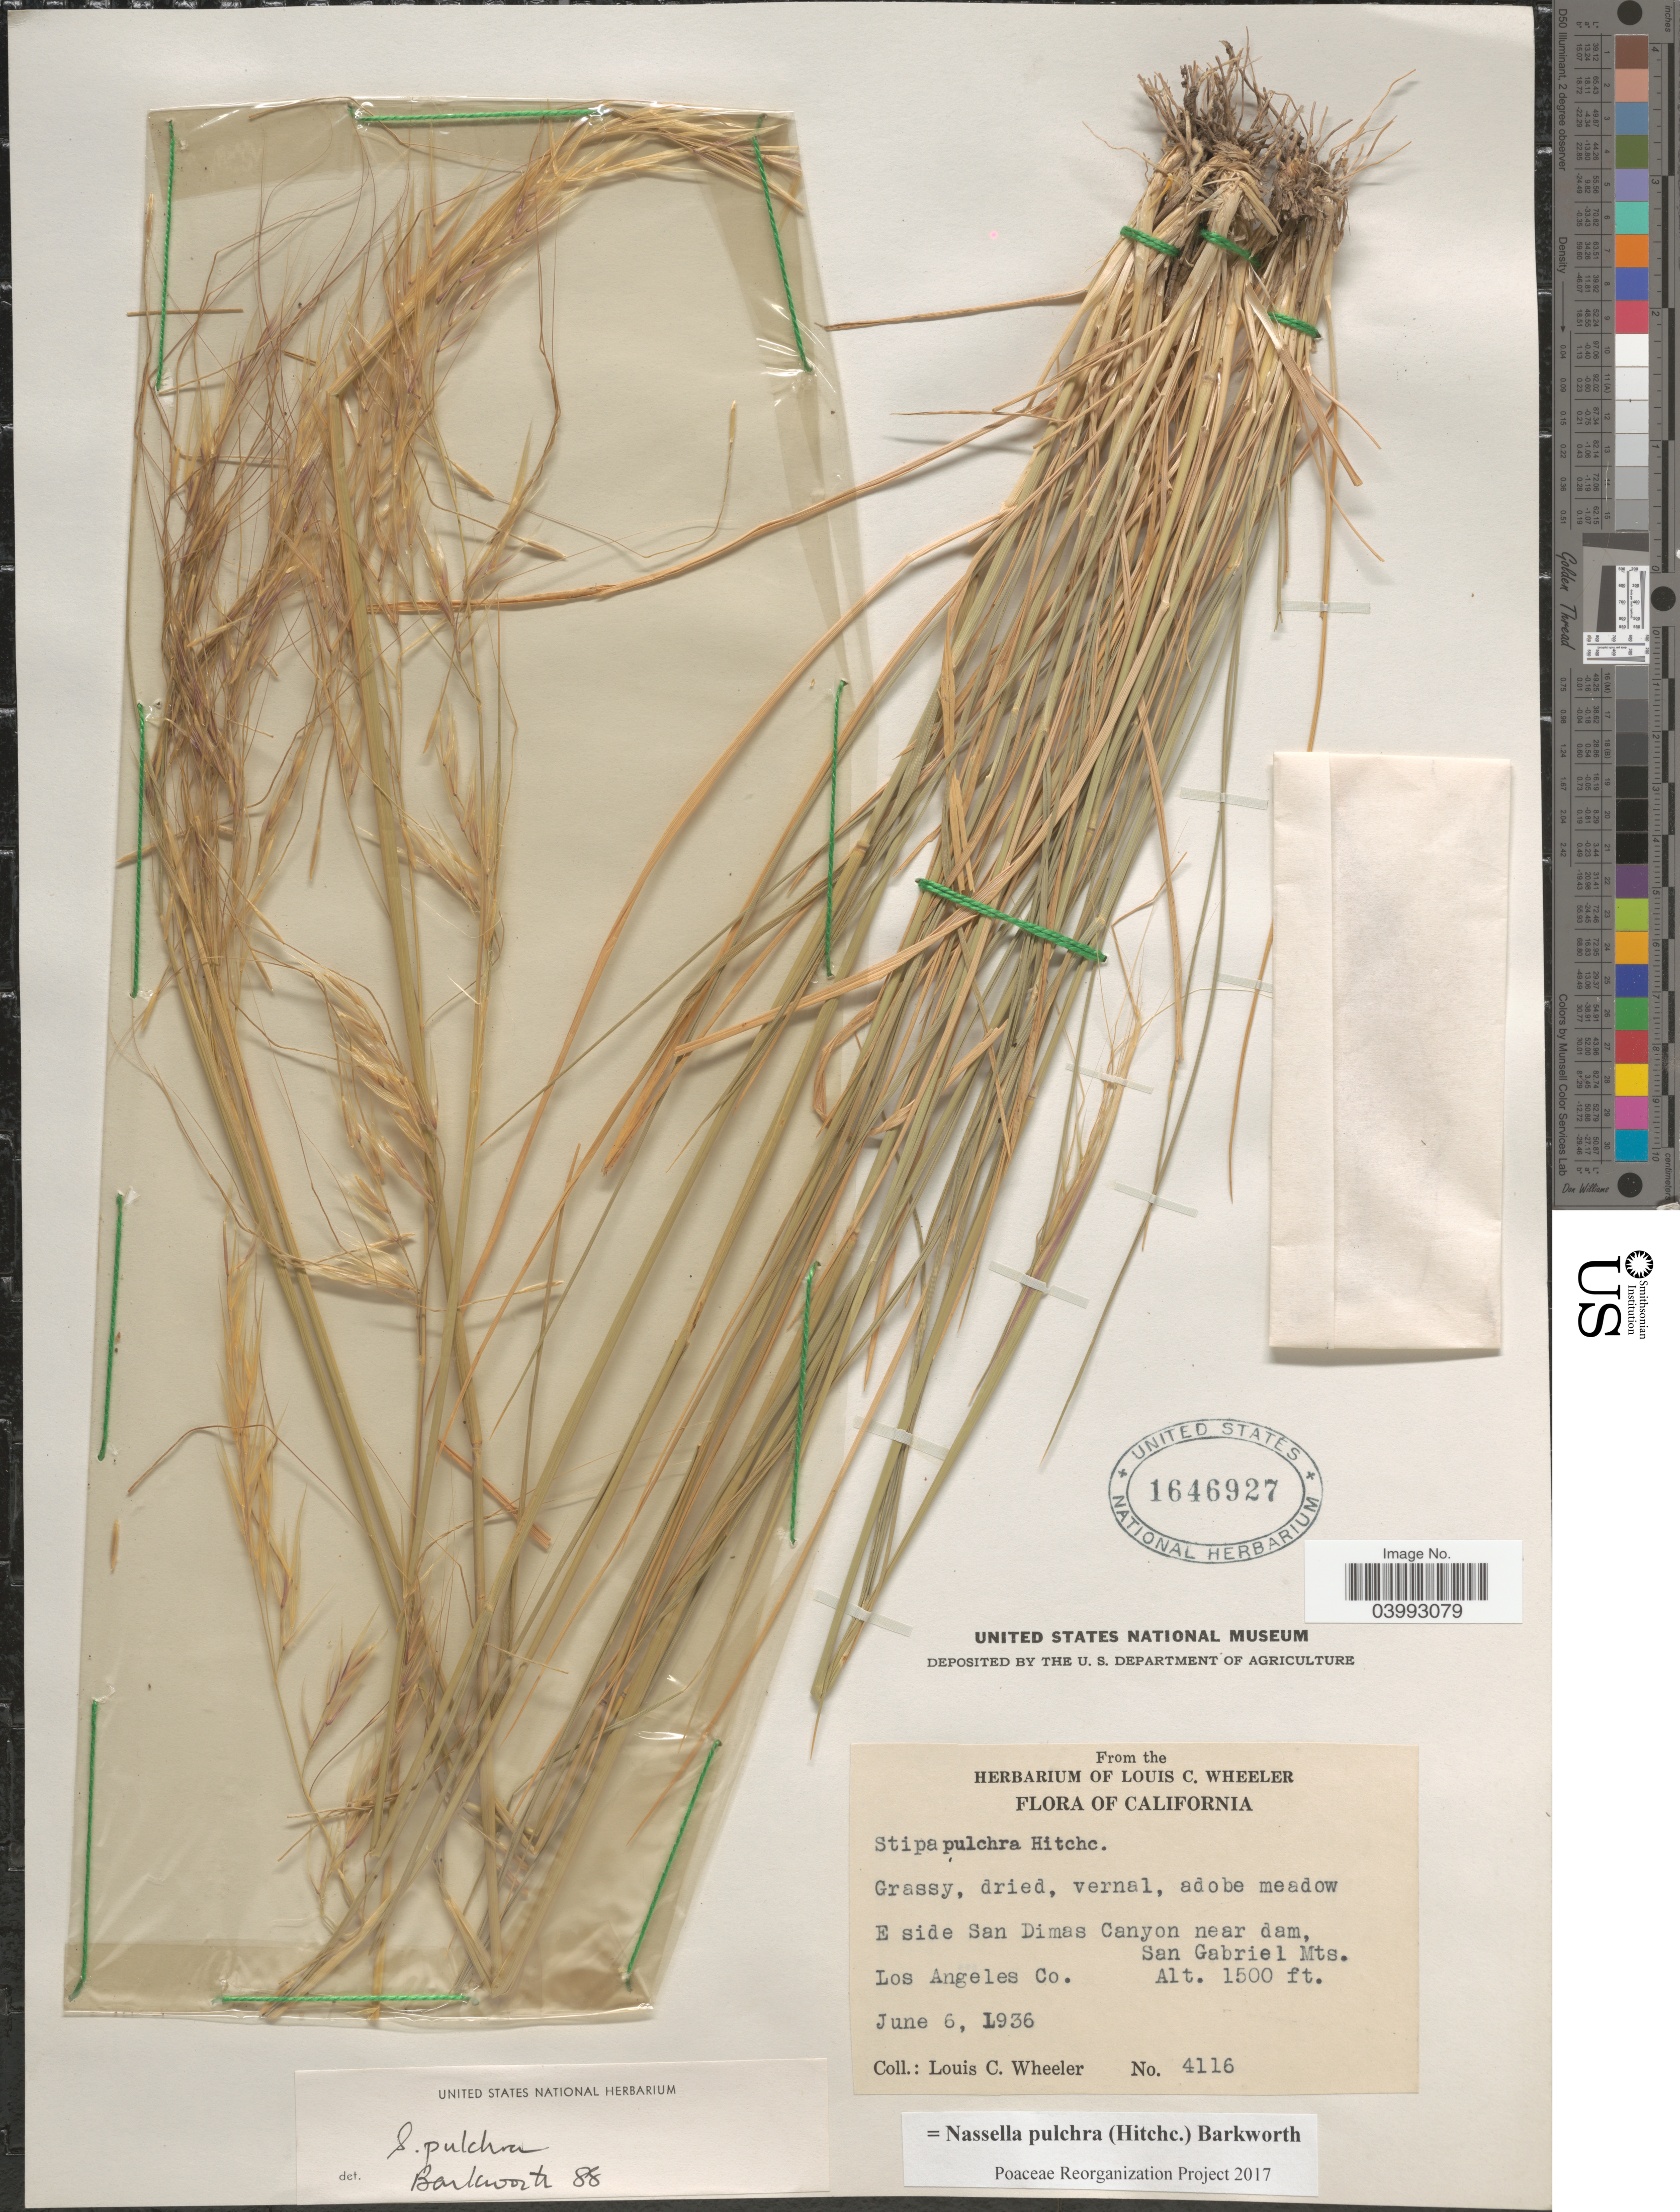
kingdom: Plantae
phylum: Tracheophyta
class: Liliopsida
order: Poales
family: Poaceae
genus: Nassella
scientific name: Nassella pulchra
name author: (Hitchc.) Barkworth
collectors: L. C. Wheeler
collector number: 4116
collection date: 1936-06-06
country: United States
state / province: California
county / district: Los Angeles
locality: E side San Dimas Canyon near dam, San Gabriel Mts. Los Angeles Co.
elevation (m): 457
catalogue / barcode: US 1646927